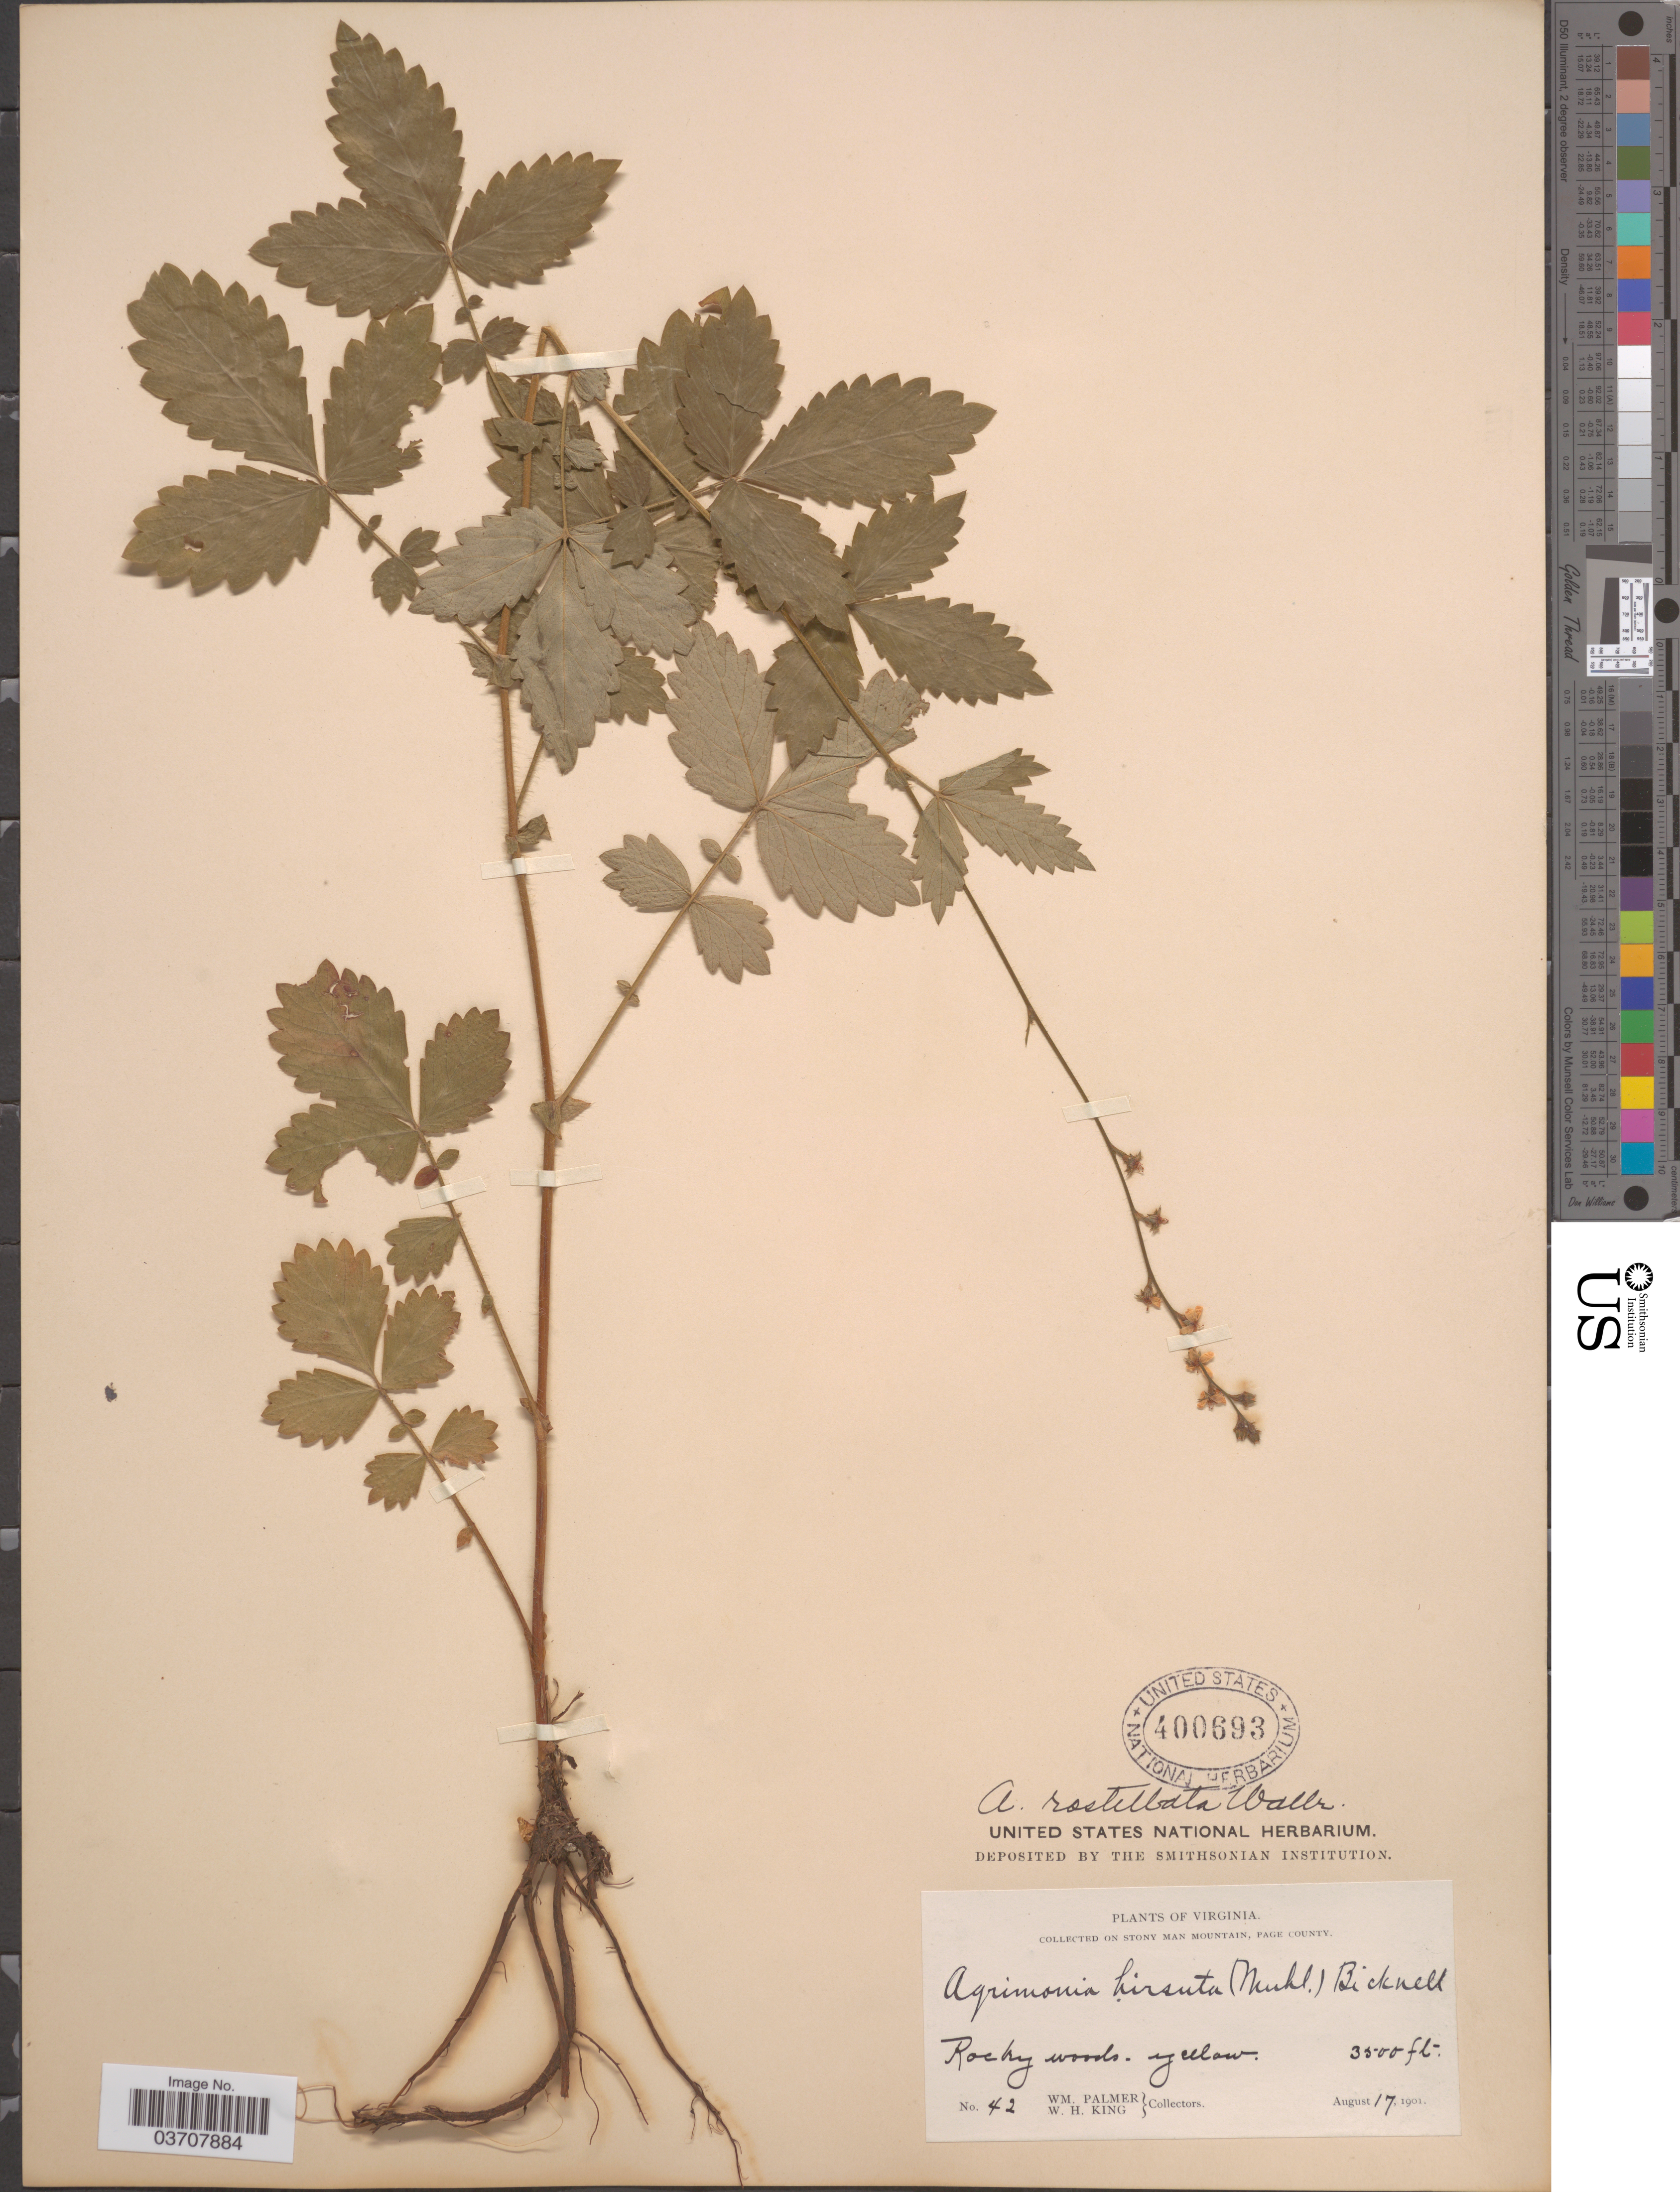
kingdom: Plantae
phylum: Tracheophyta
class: Magnoliopsida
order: Rosales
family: Rosaceae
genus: Agrimonia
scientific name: Agrimonia rostellata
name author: Wallr.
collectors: W. Palmer & W. H. King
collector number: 42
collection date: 1901-08-17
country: United States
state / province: Virginia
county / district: Page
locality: On Stony Man Mountain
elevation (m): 1067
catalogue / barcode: US 400693